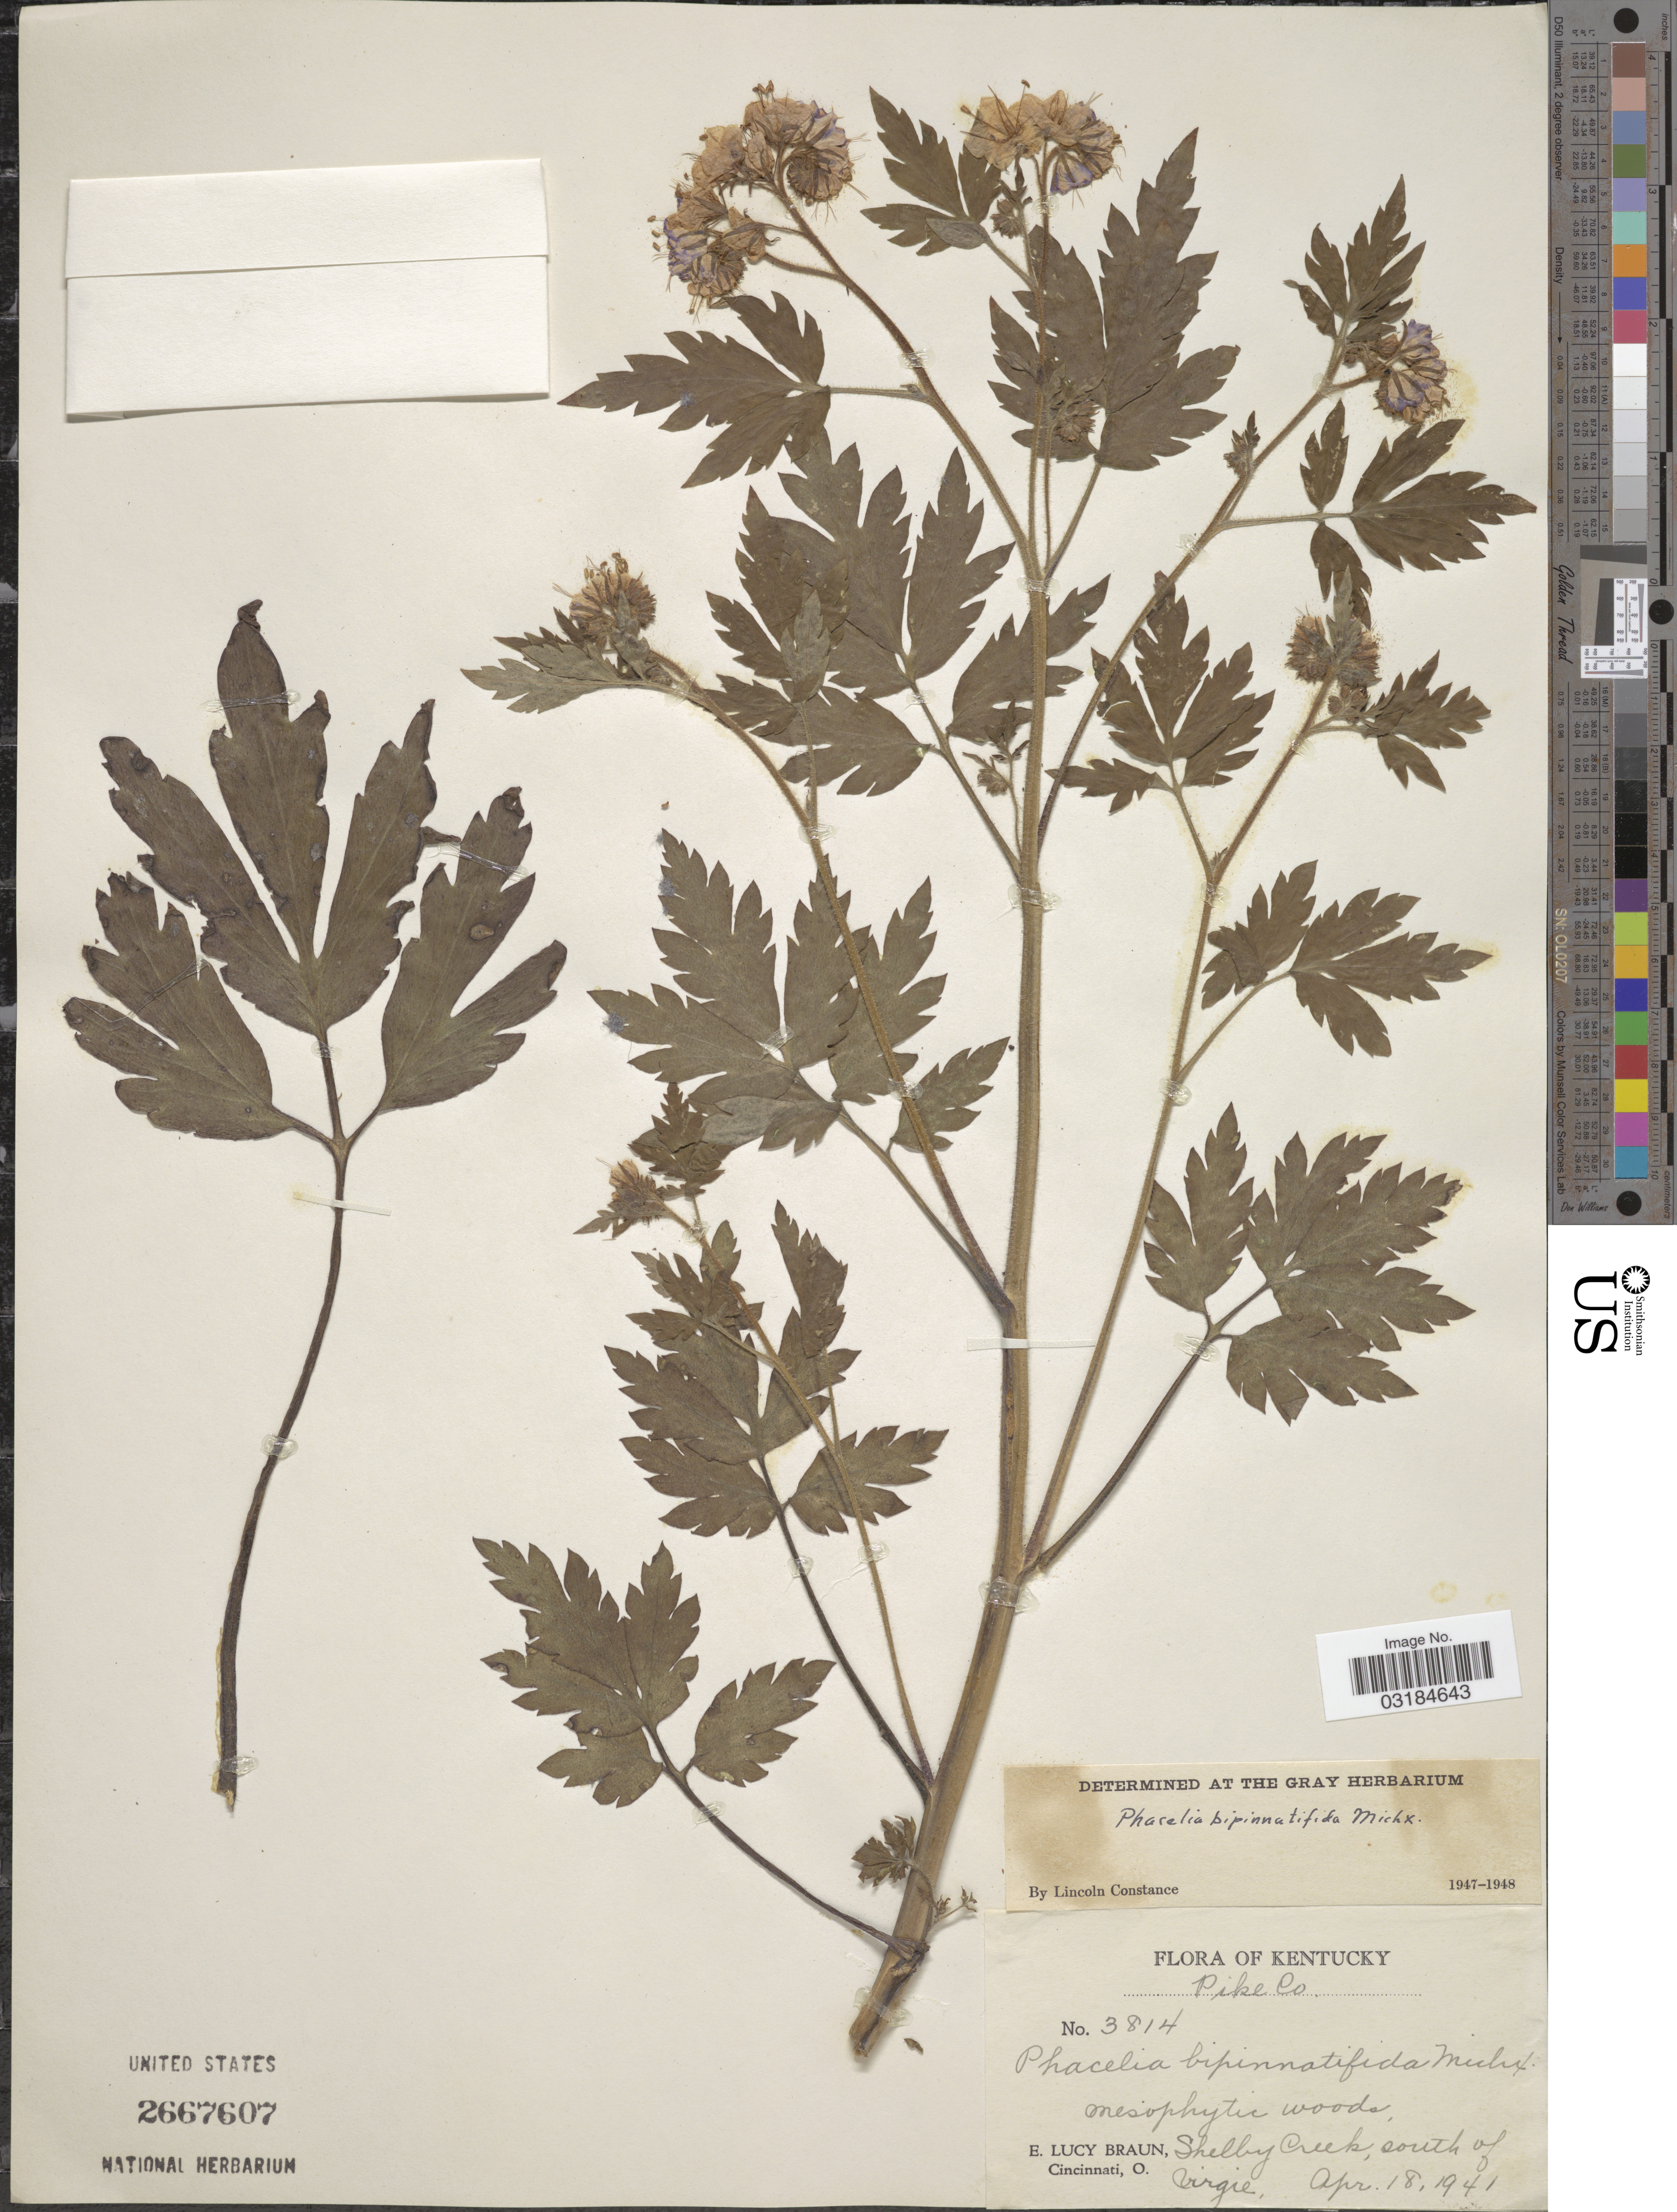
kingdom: Plantae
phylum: Tracheophyta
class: Magnoliopsida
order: Boraginales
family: Hydrophyllaceae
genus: Phacelia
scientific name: Phacelia bipinnatifida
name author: (Atwood) Michx.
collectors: E. L. Braun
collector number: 3814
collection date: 1941-04-18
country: United States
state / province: Kentucky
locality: Pike Co. Shelby Creek, south of Virgie.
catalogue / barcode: US 2667607